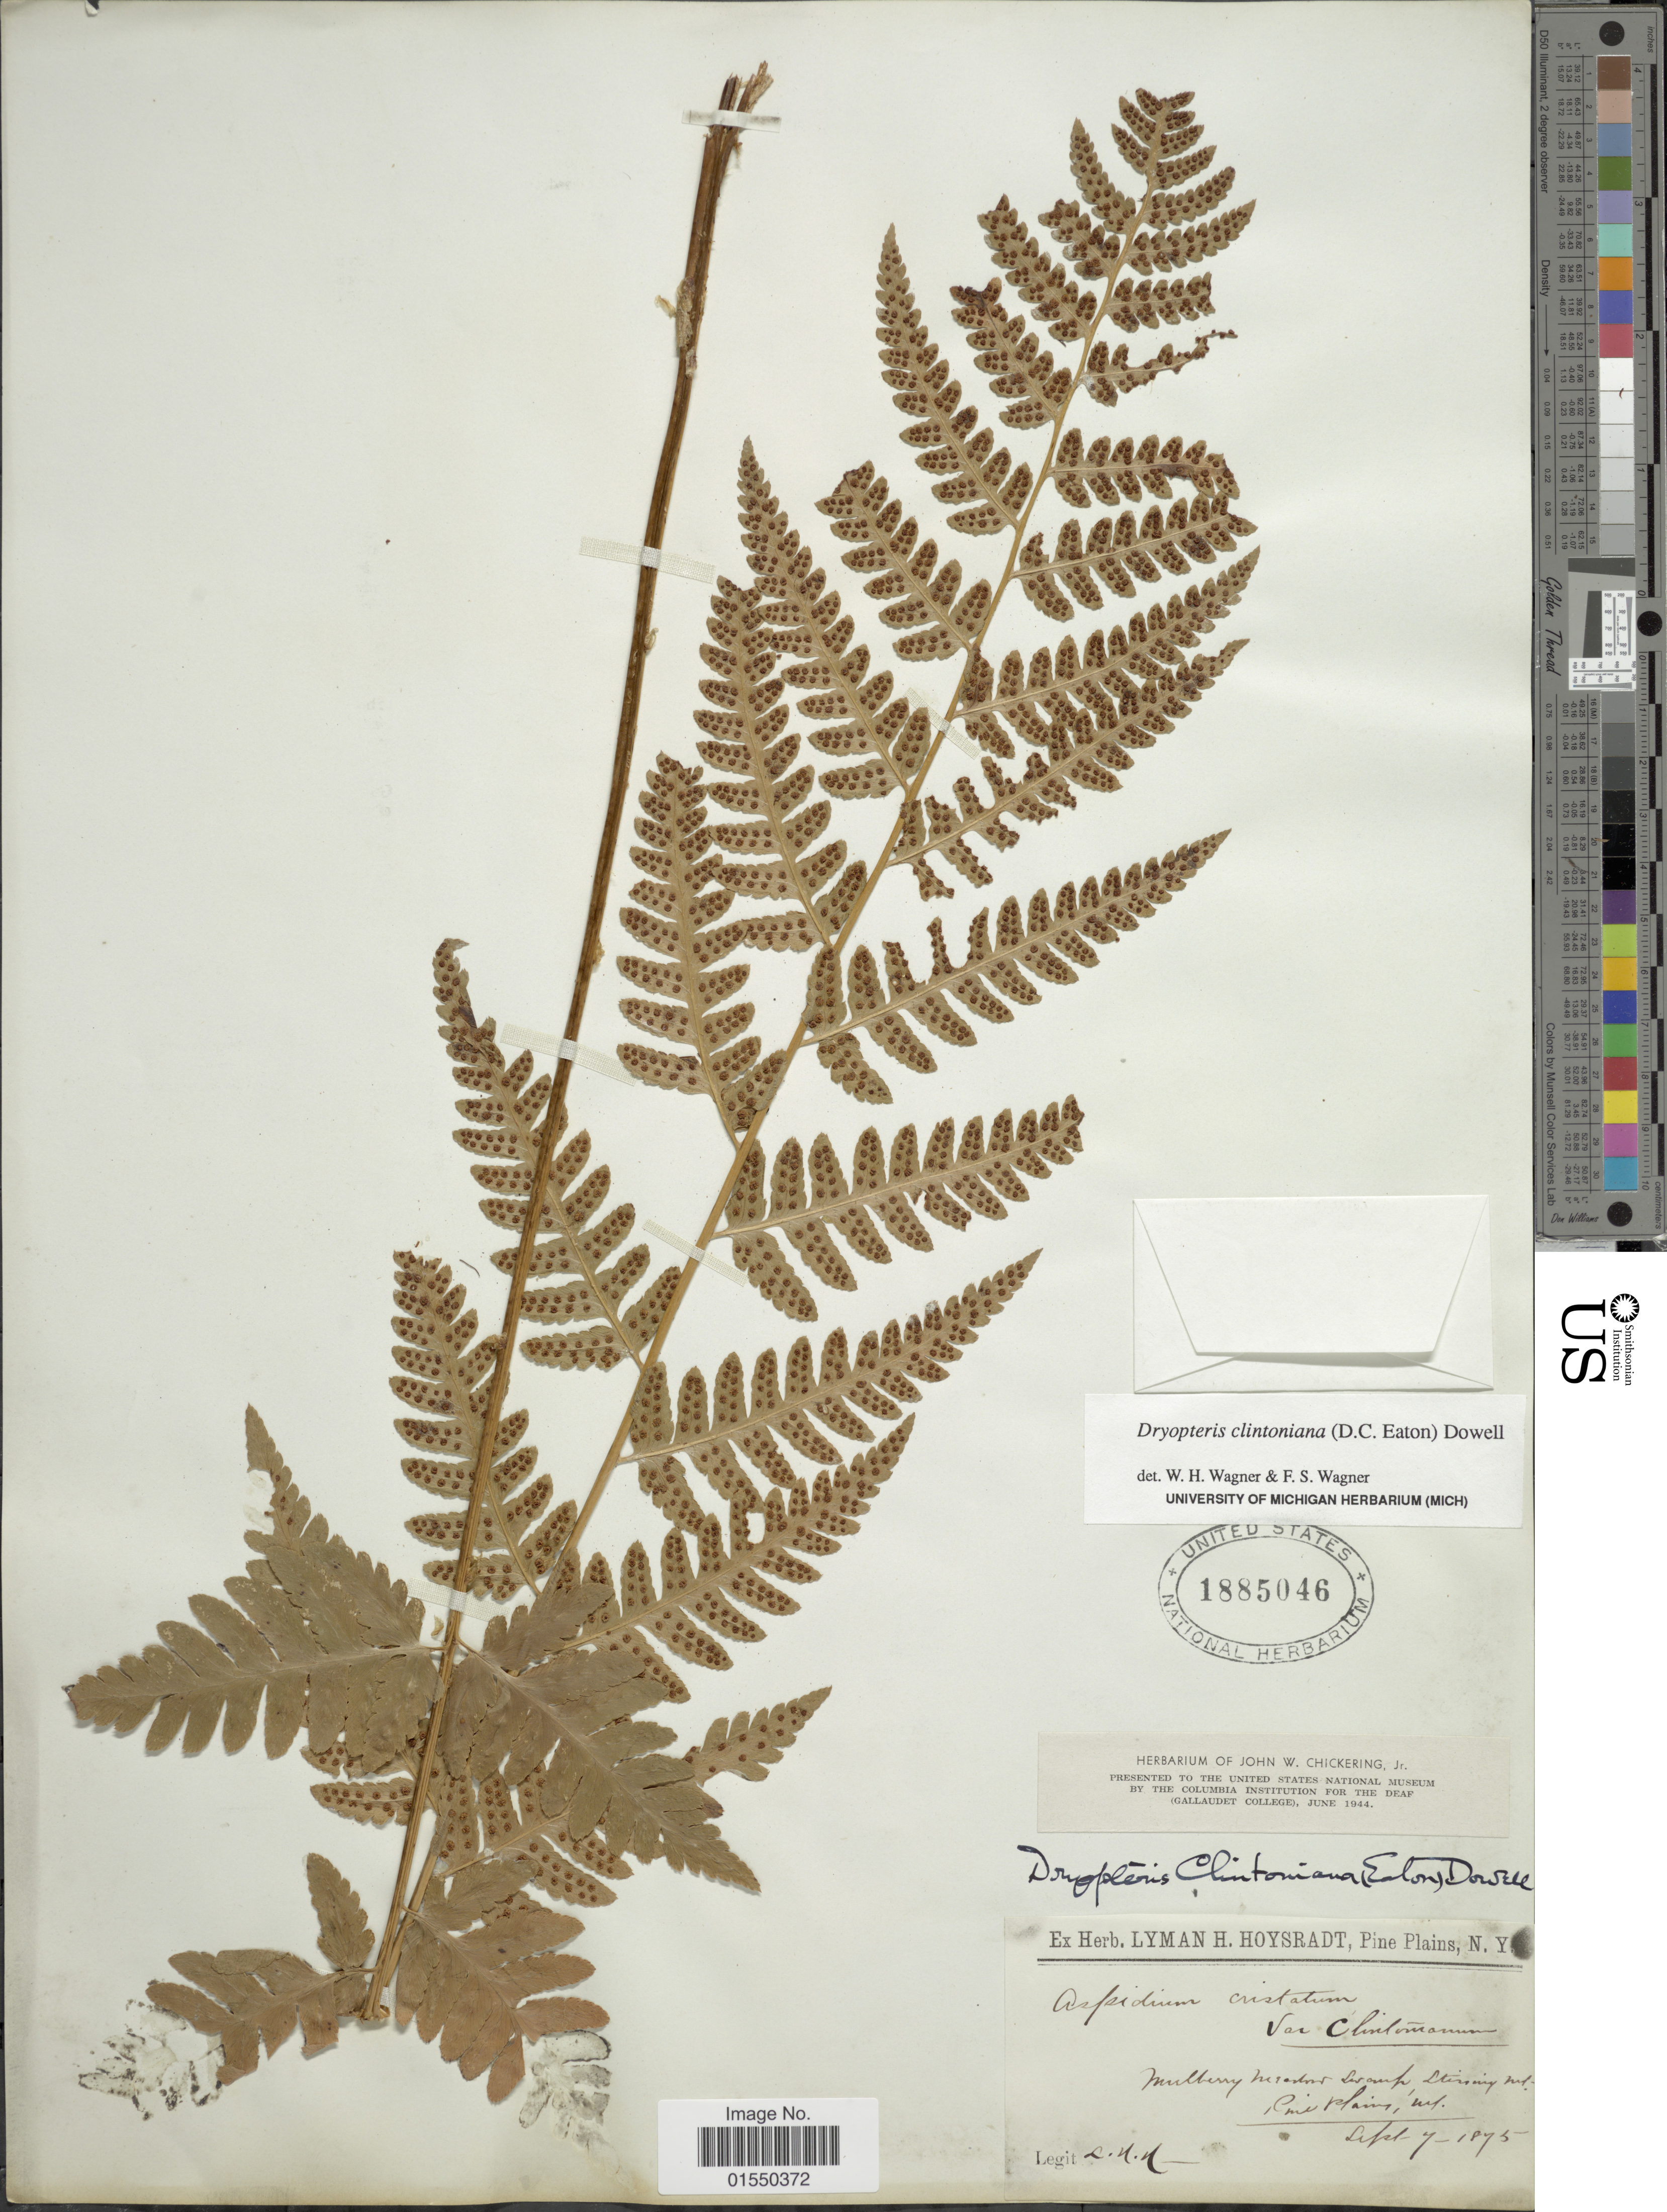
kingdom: Plantae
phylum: Tracheophyta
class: Polypodiopsida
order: Polypodiales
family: Dryopteridaceae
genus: Dryopteris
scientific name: Dryopteris clintoniana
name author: (D.C. Eaton) Dowell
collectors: L. Hoysradt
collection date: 1875-09-07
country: United States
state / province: New York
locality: Mulberry Meadow Swamp, Itinniy Mt., Pine Plains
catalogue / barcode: US 1885046